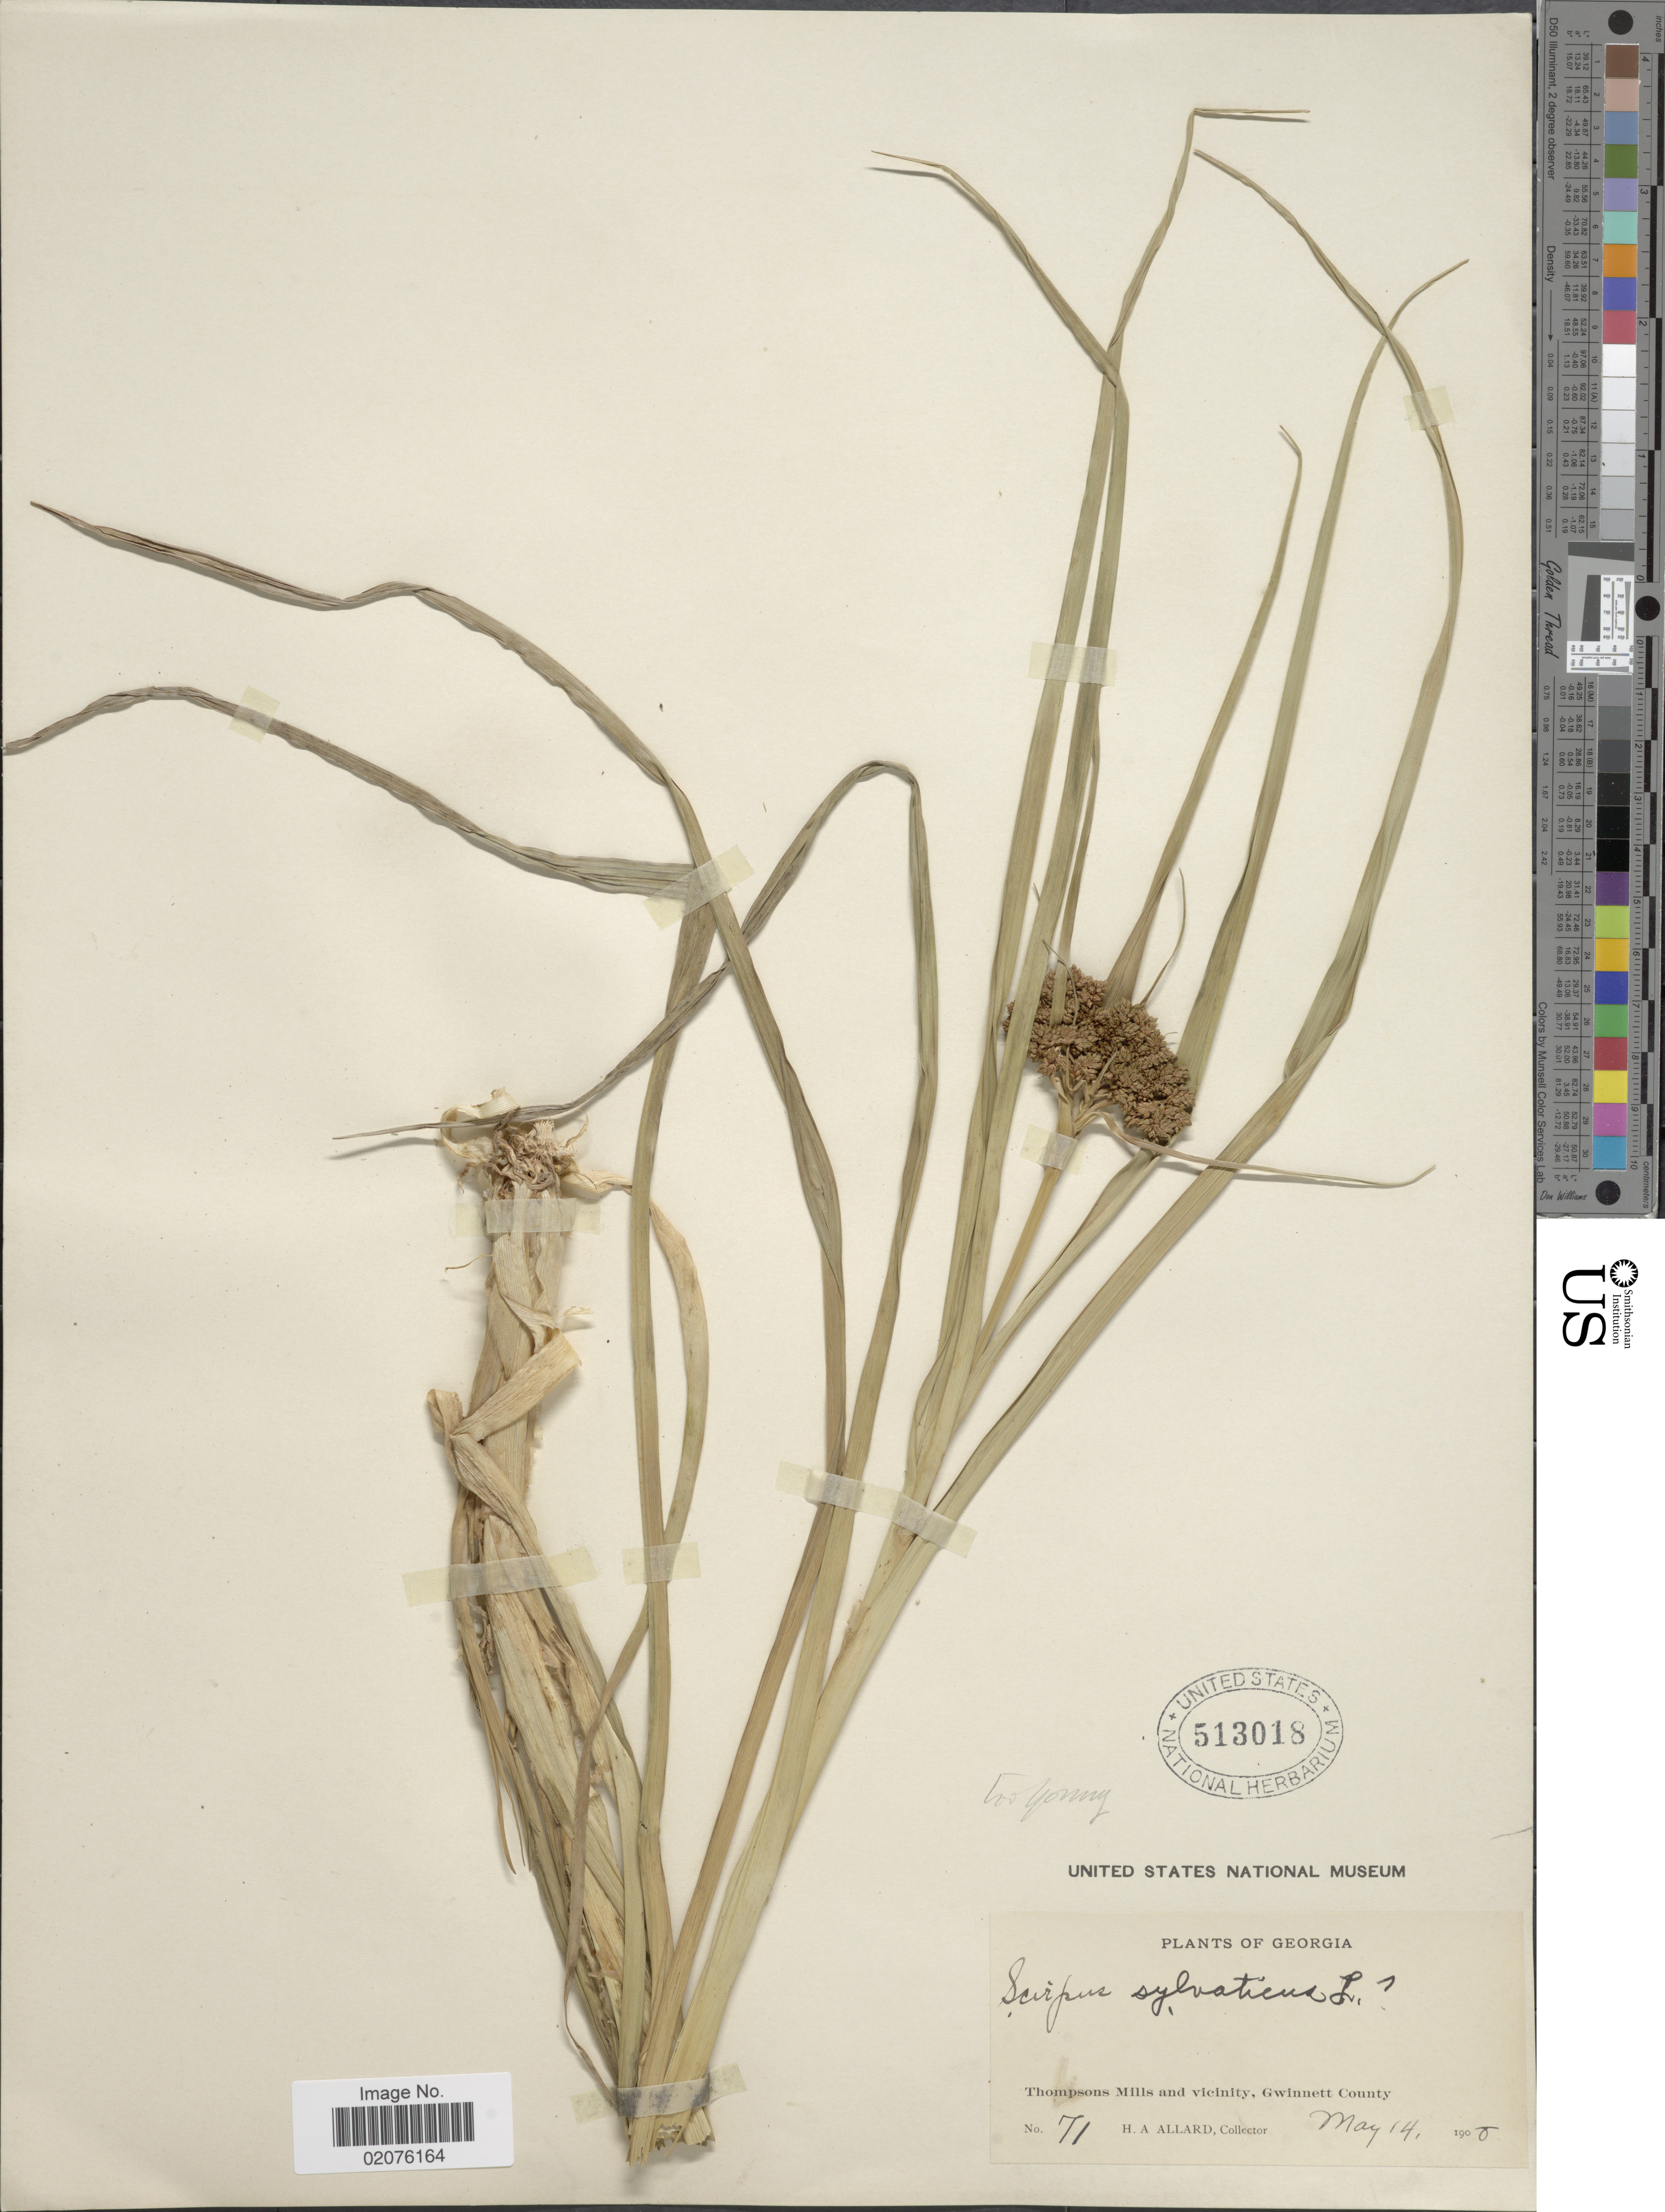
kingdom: Plantae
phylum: Tracheophyta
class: Liliopsida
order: Poales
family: Cyperaceae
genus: Scirpus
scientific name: Scirpus sp.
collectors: H. A. Allard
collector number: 71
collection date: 1908-05-14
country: United States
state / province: Georgia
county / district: Gwinnett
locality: Thompsons Mills and vicinity, Gwinnett County.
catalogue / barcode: US 513018